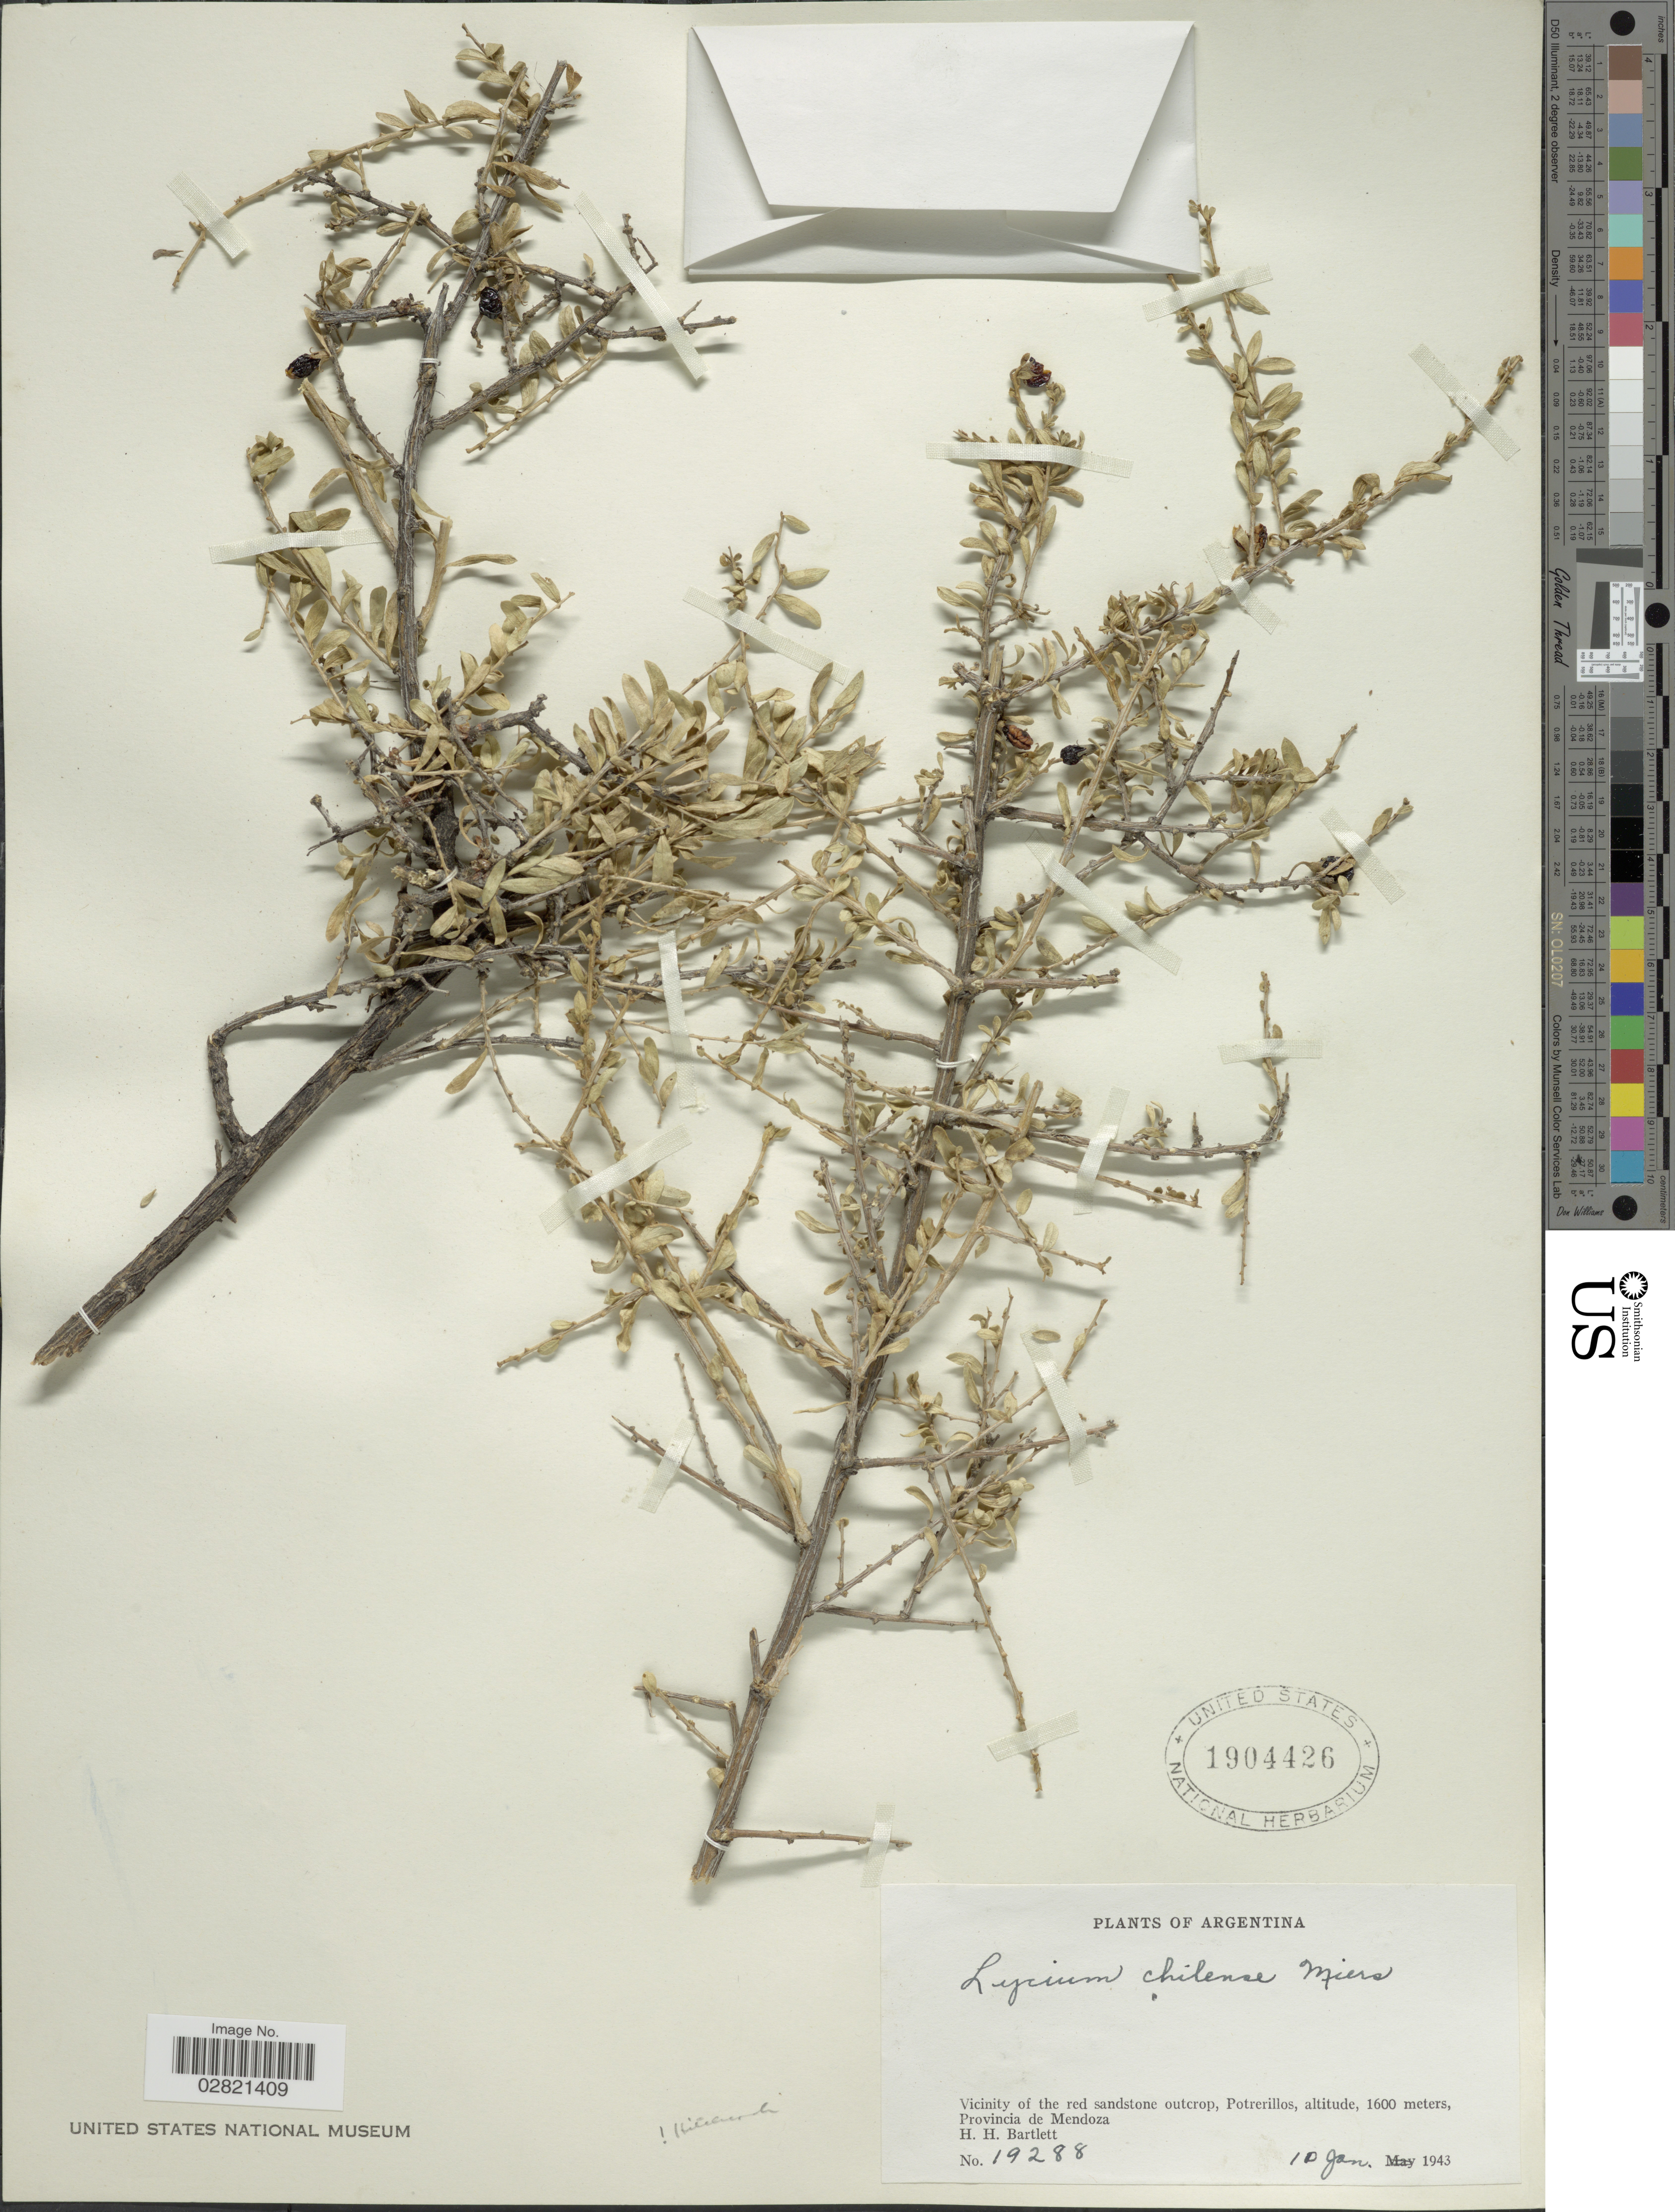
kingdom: Plantae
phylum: Tracheophyta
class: Magnoliopsida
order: Solanales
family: Solanaceae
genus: Lycium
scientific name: Lycium chilense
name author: Bertero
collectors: H. H. Bartlett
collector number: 19288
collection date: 1943-01-10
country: Argentina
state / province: Mendoza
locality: Vicinity of the red sandstone outcrop, Potrerillos. Provincia de Mendoza.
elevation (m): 1600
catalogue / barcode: US 1904426